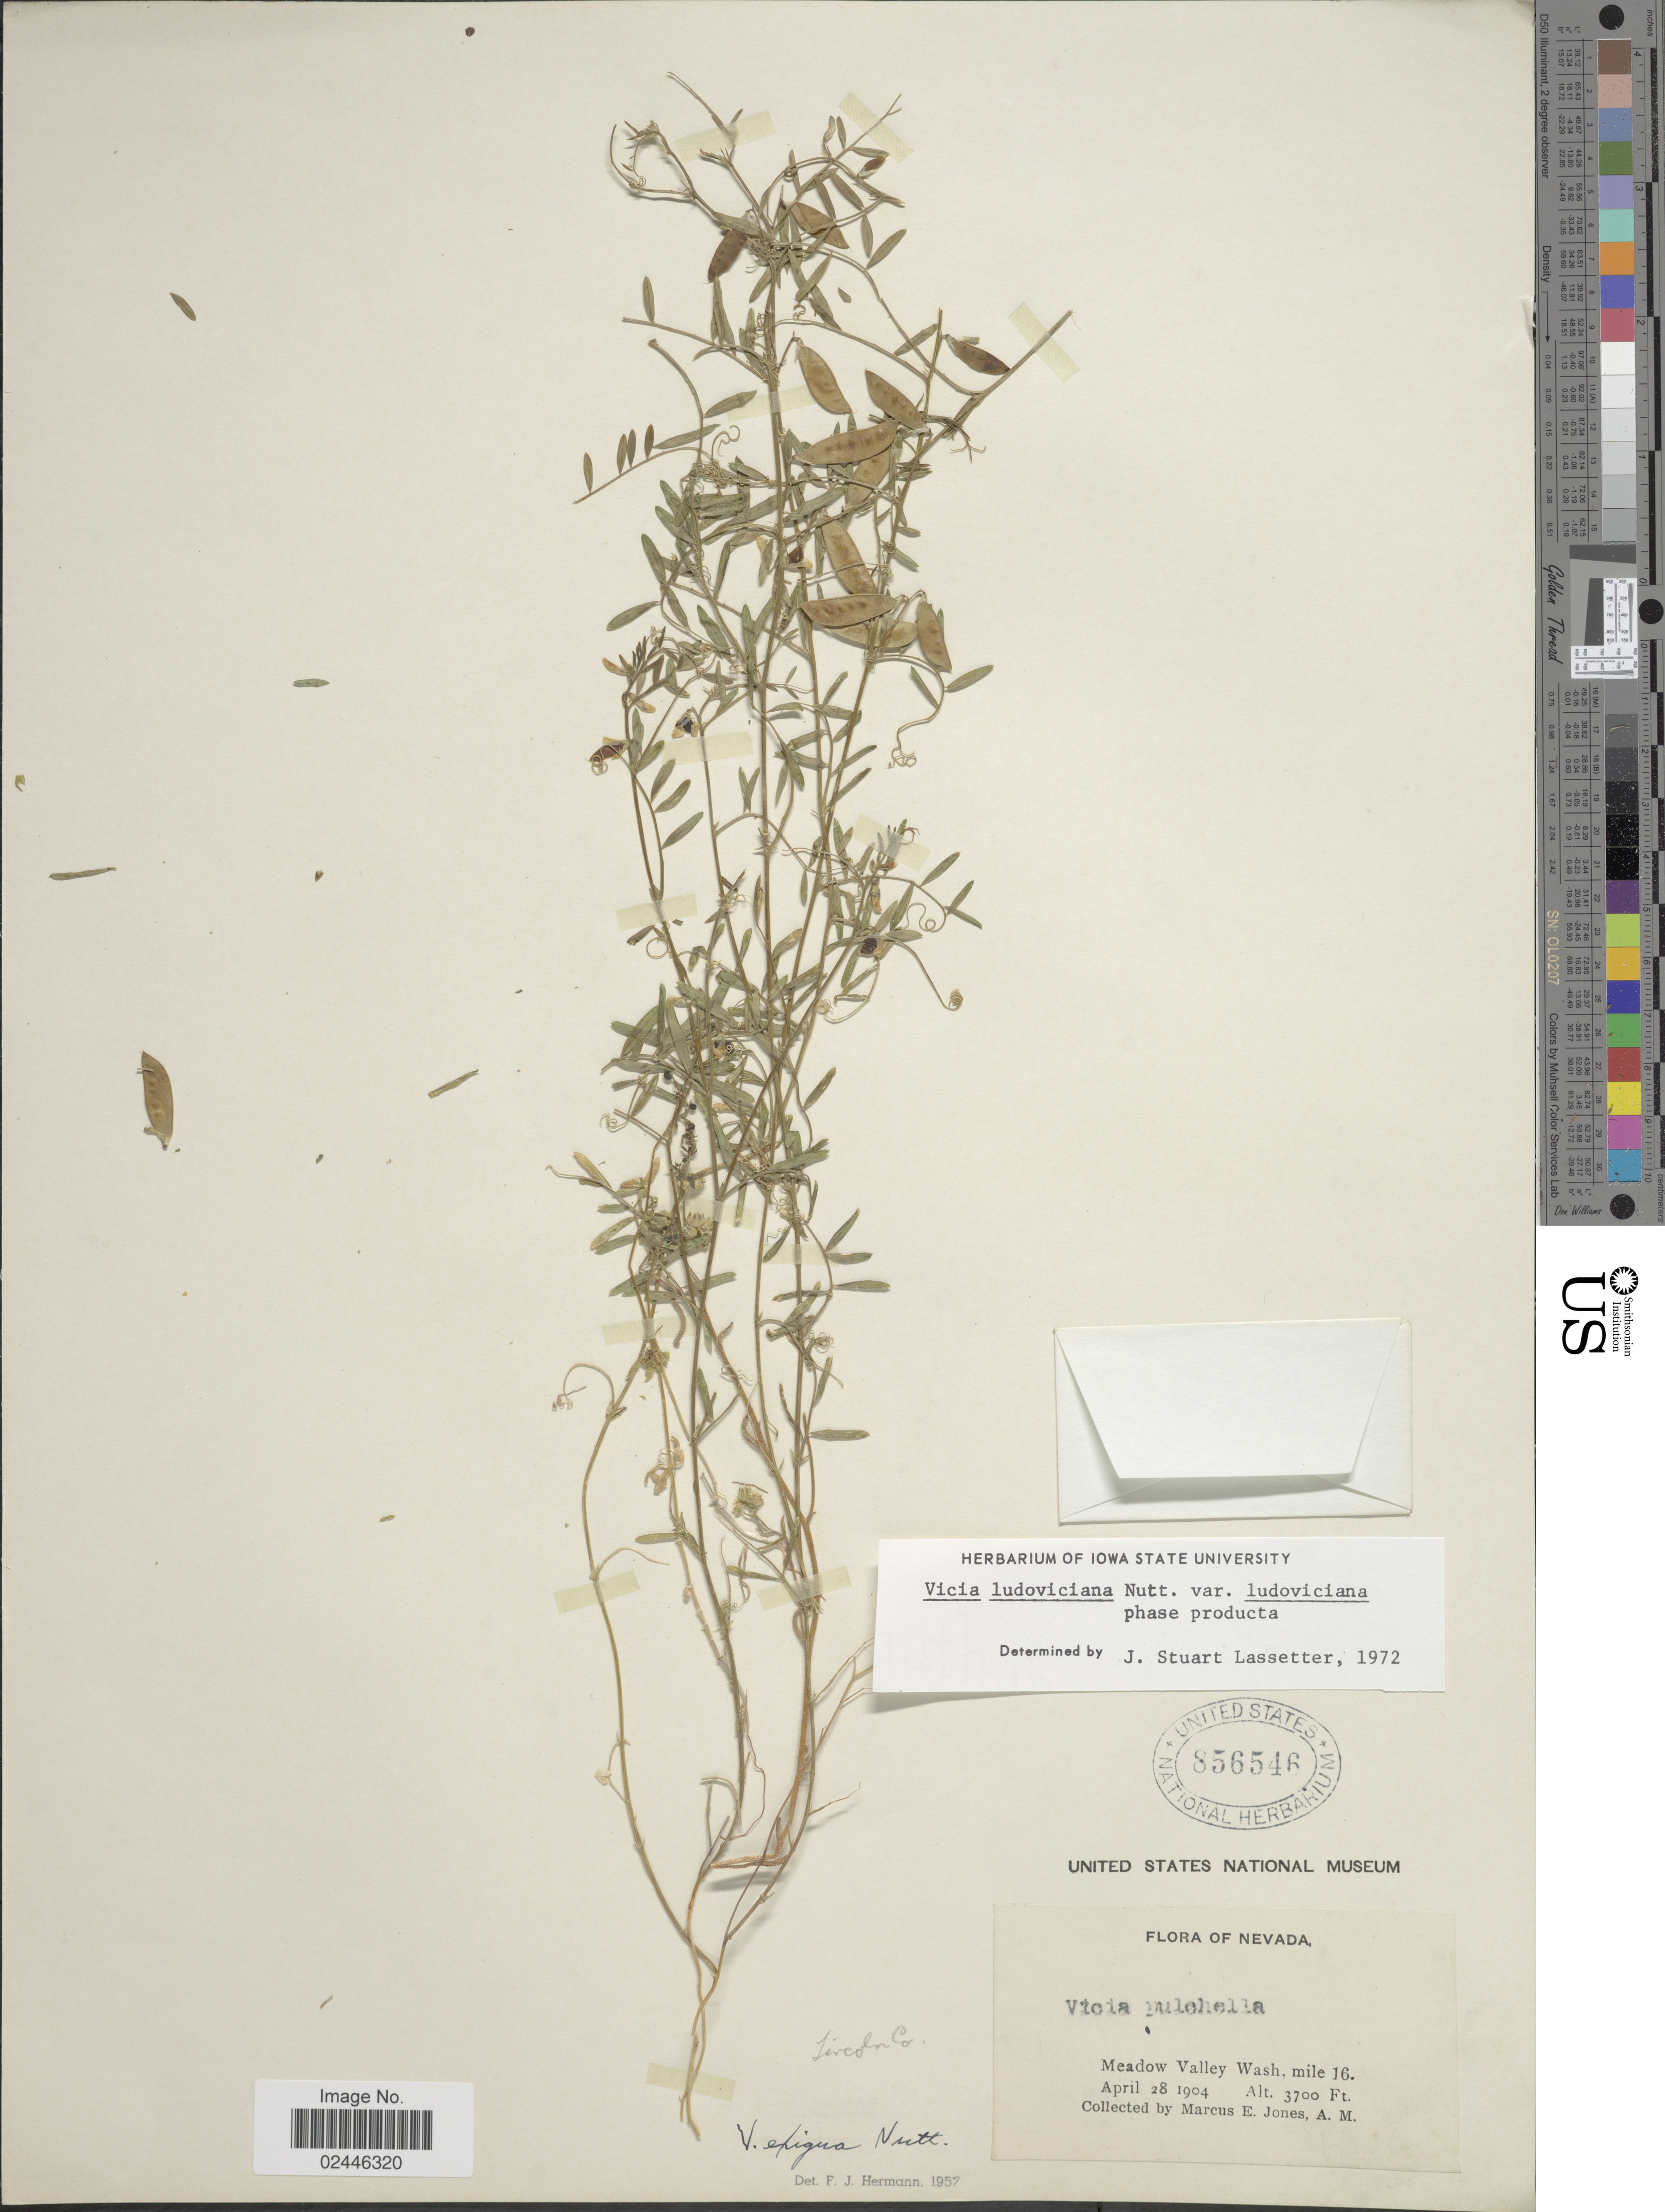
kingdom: Plantae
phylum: Tracheophyta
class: Magnoliopsida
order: Fabales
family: Fabaceae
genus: Vicia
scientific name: Vicia ludoviciana var. ludoviciana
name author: Nutt. ex Torr. & A. Gray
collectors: M. E. Jones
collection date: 1904-04-28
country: United States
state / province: Washington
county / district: Lincoln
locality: Nevada, Meadow Valley Wash, Lincoln Co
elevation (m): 1128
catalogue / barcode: US 856546